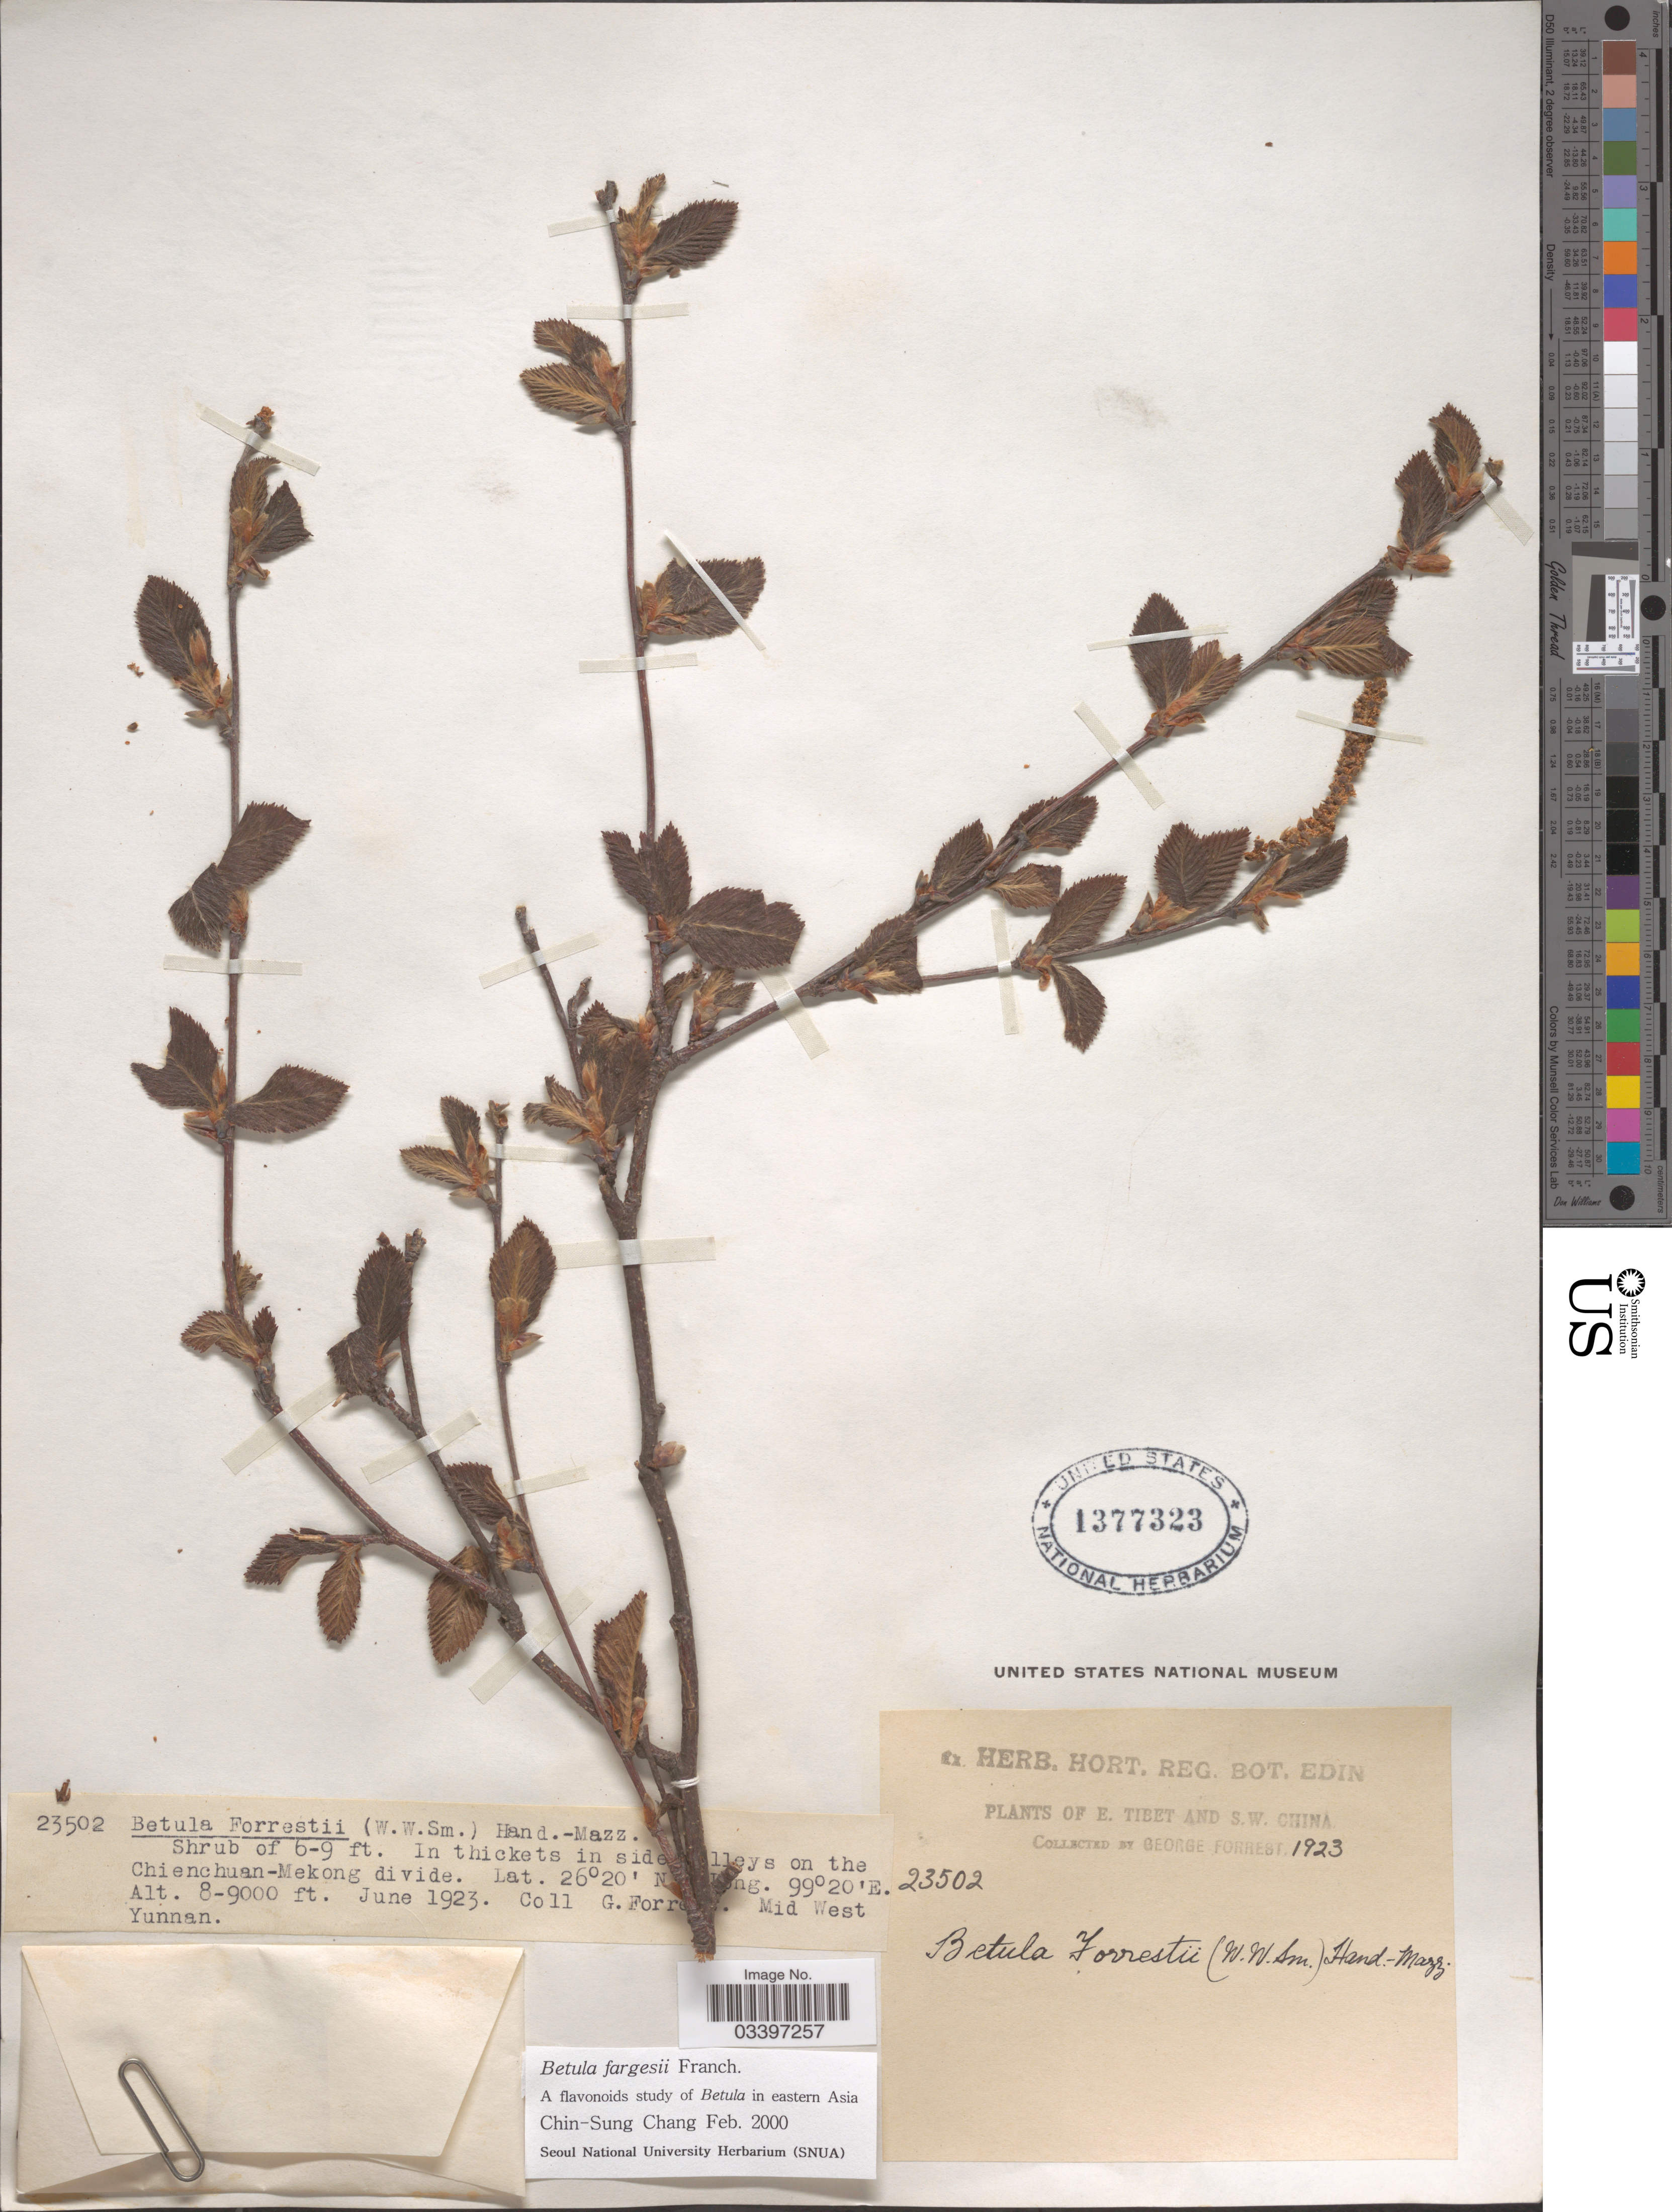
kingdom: Plantae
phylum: Tracheophyta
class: Magnoliopsida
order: Fagales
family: Betulaceae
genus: Betula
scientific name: Betula fargesii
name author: Franch.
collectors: G. Forrest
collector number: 23502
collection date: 1923-06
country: China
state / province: Xizang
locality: E. Tibet and S.W. China. On the Chienchuan-Mekong divide.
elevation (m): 2438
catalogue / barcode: US 1377323